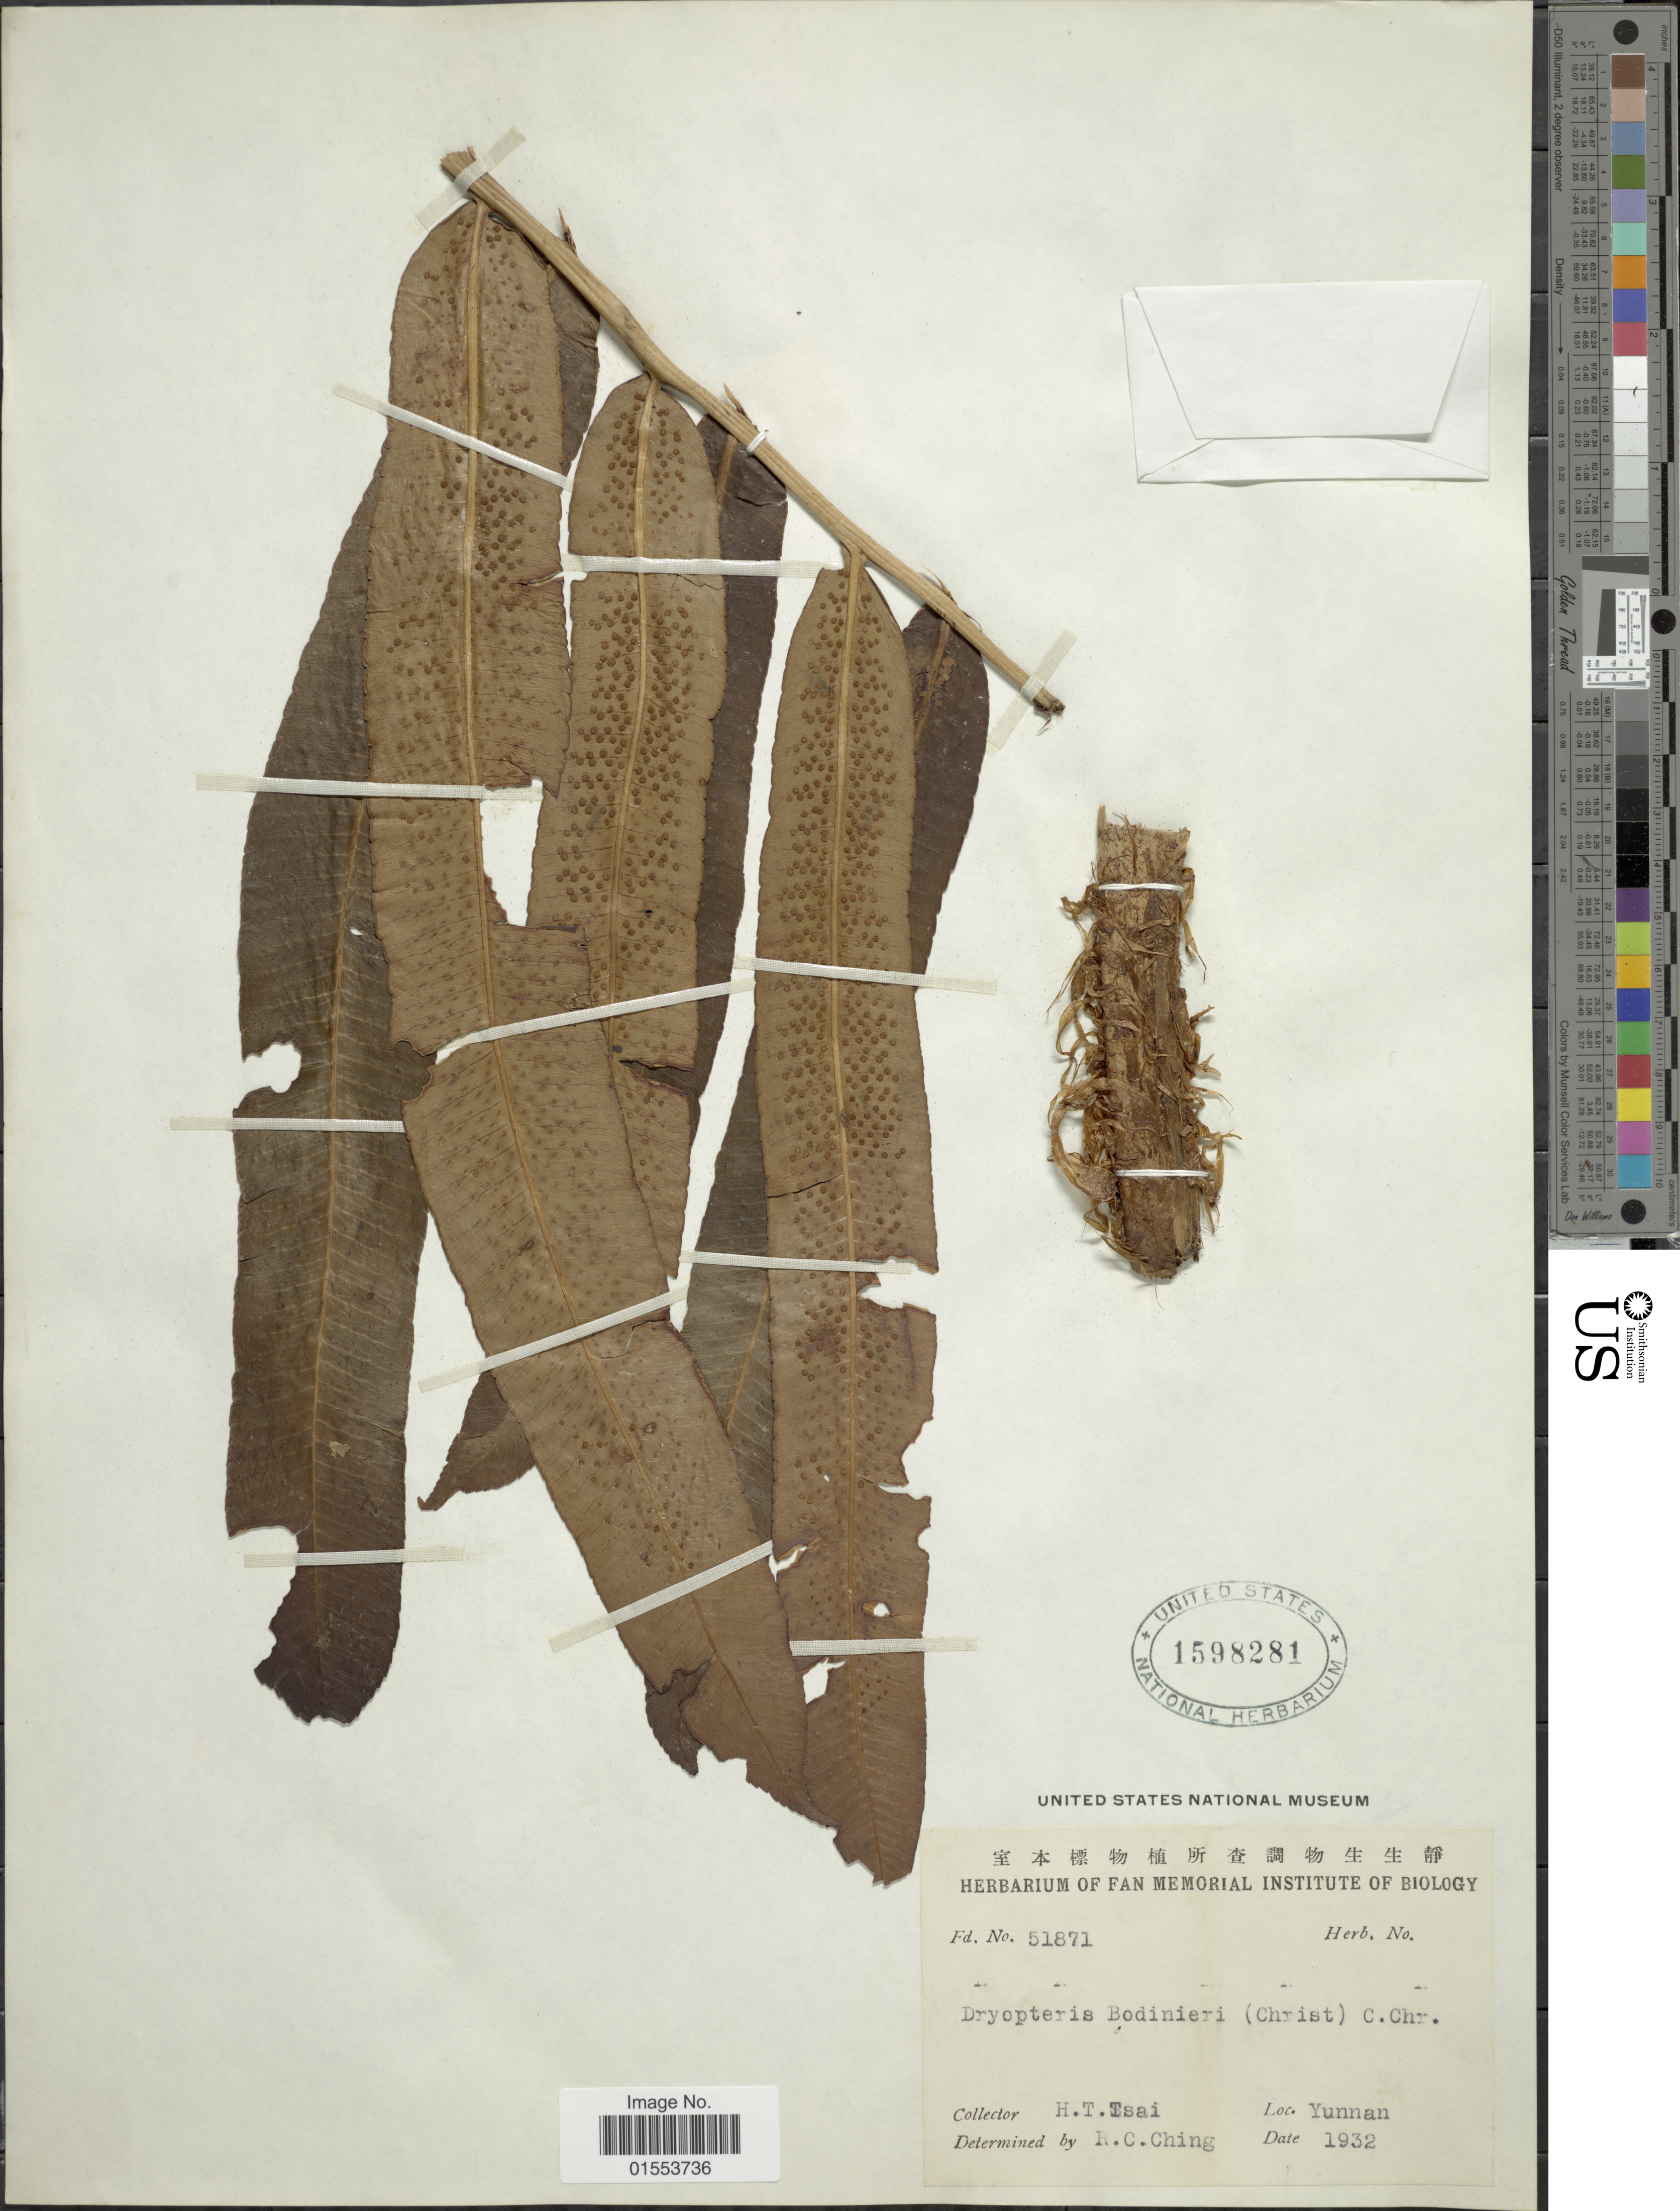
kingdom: Plantae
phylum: Tracheophyta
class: Polypodiopsida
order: Polypodiales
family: Dryopteridaceae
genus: Dryopteris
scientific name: Dryopteris bodinieri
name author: (Christ) C. Chr.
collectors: H. Tsai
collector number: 51871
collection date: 1932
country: China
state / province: Yunnan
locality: Yunnan.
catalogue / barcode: US 1598281